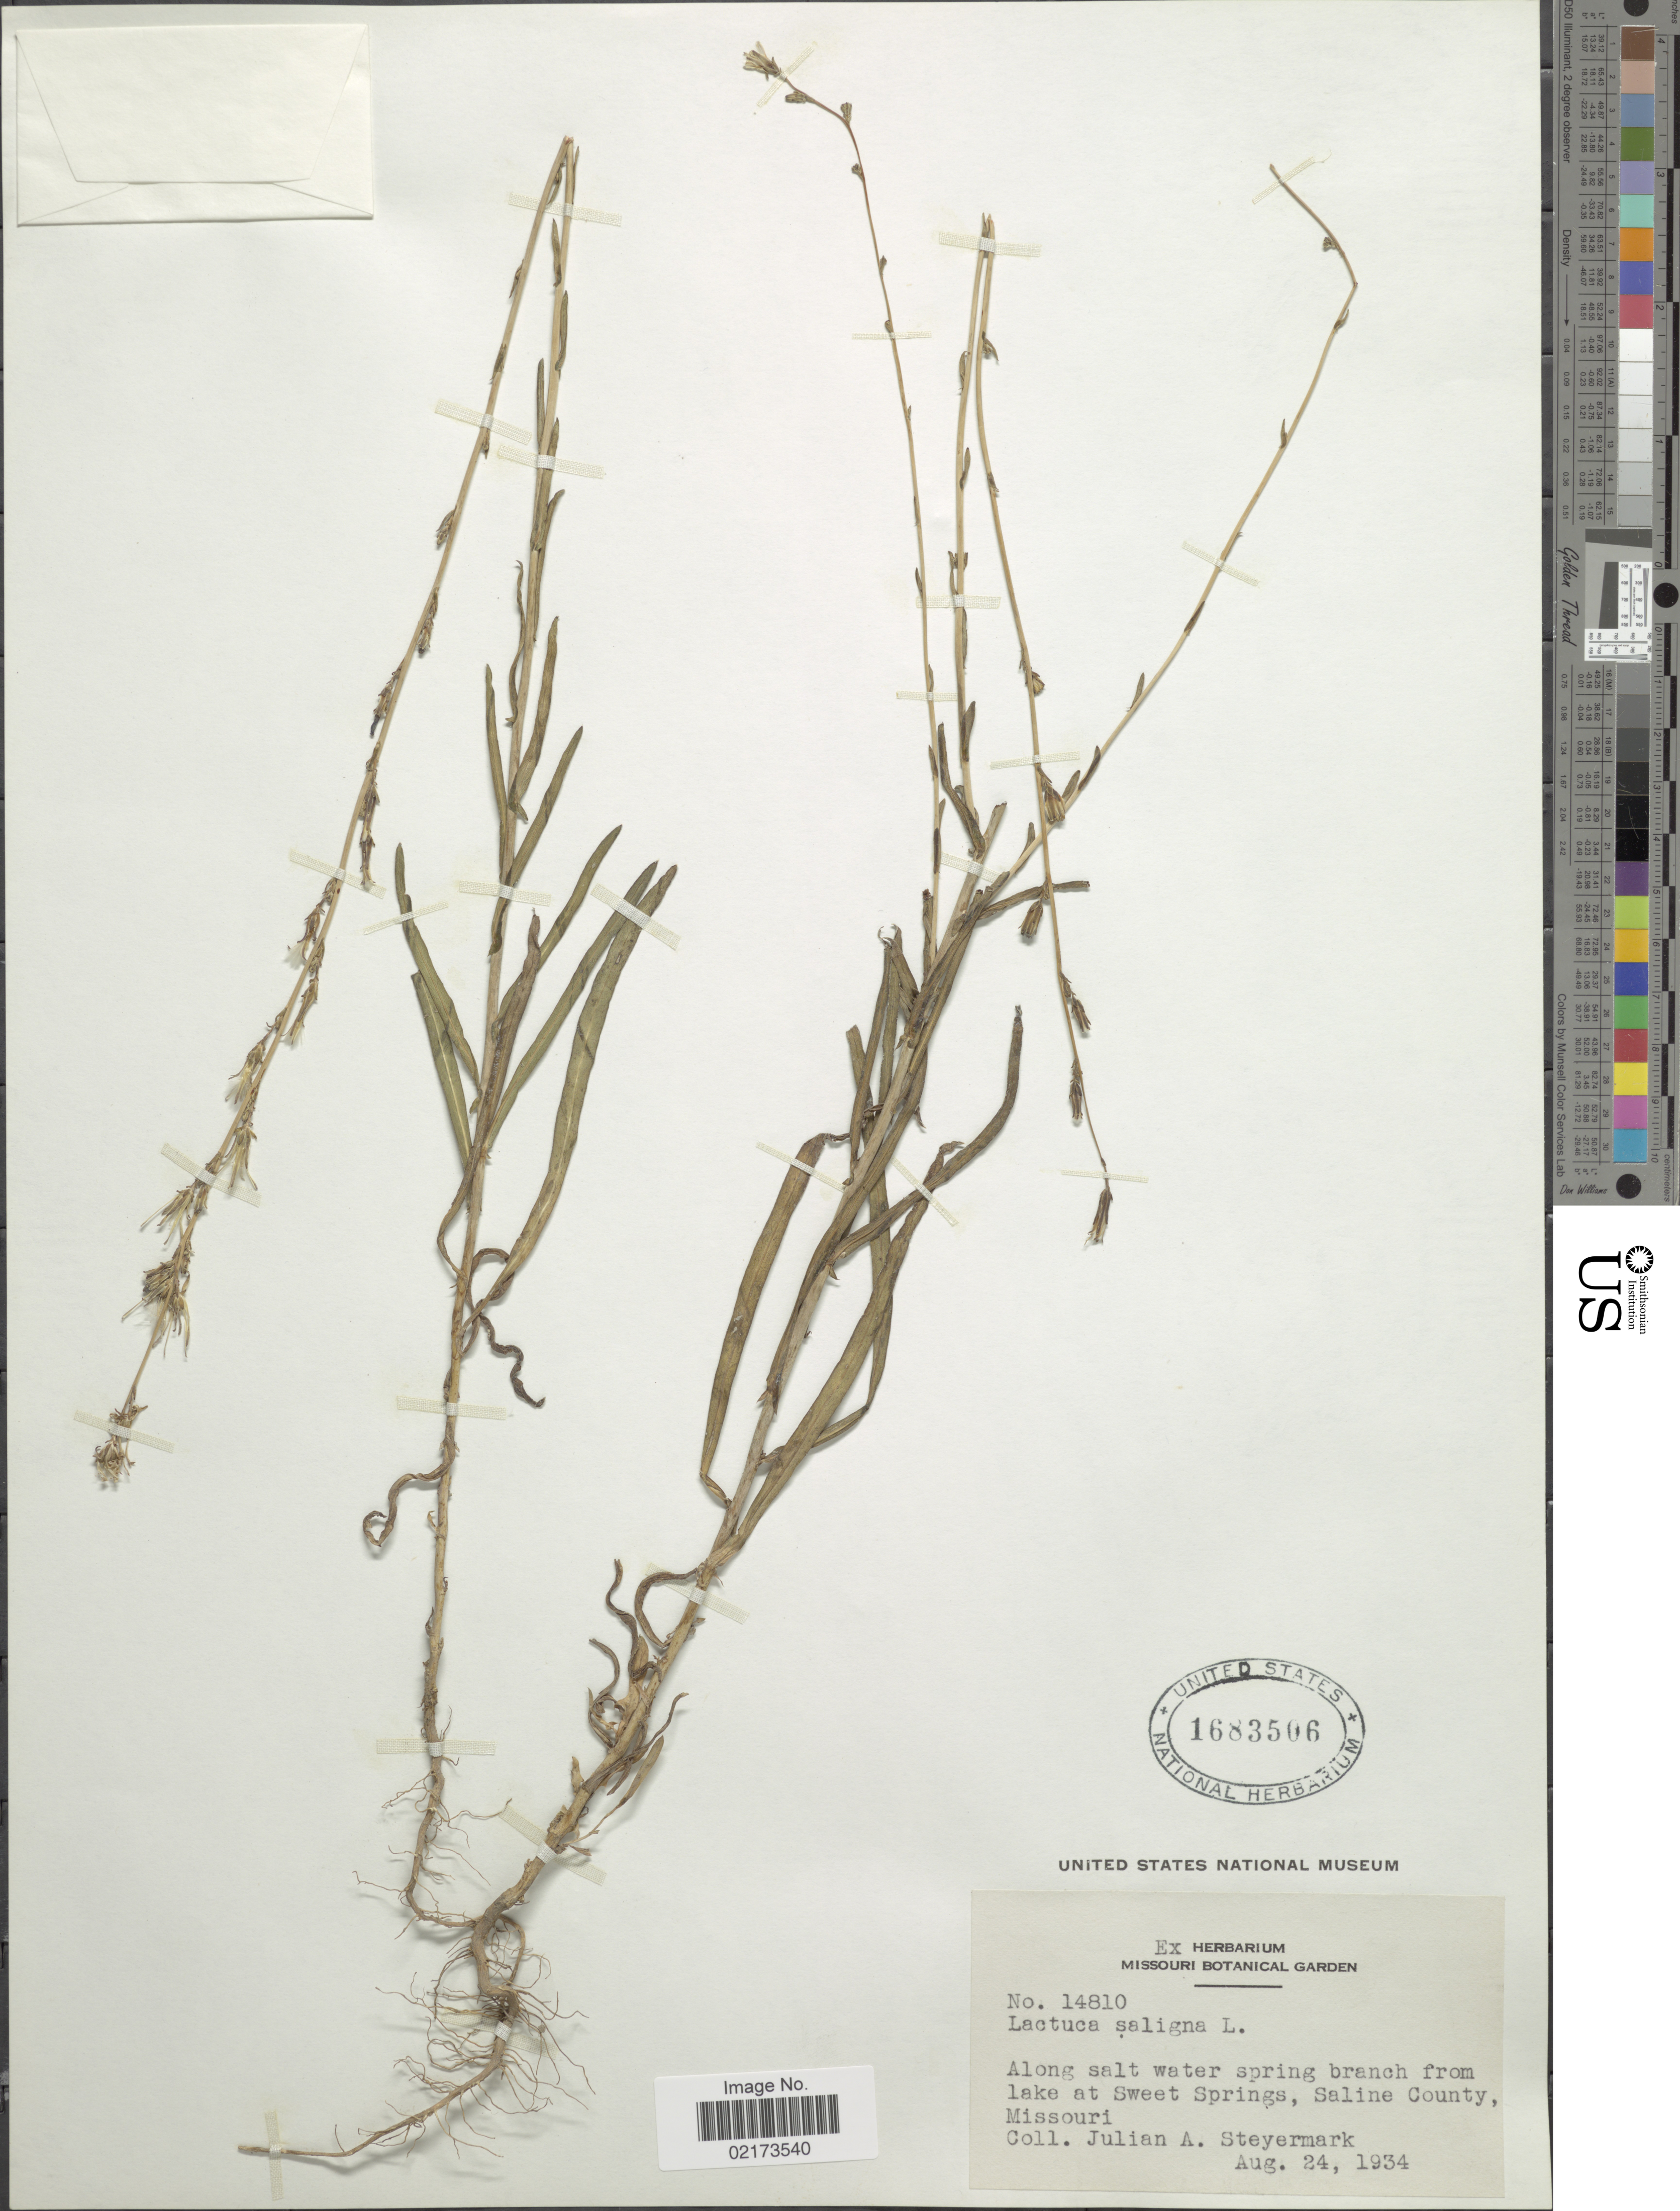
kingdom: Plantae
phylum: Tracheophyta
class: Magnoliopsida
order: Asterales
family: Asteraceae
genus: Lactuca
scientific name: Lactuca saligna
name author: L.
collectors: J. Steyermark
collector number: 14810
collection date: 1934-08-24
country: United States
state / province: Missouri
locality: From lake at Sweet Springs, Saline County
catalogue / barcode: US 1683506